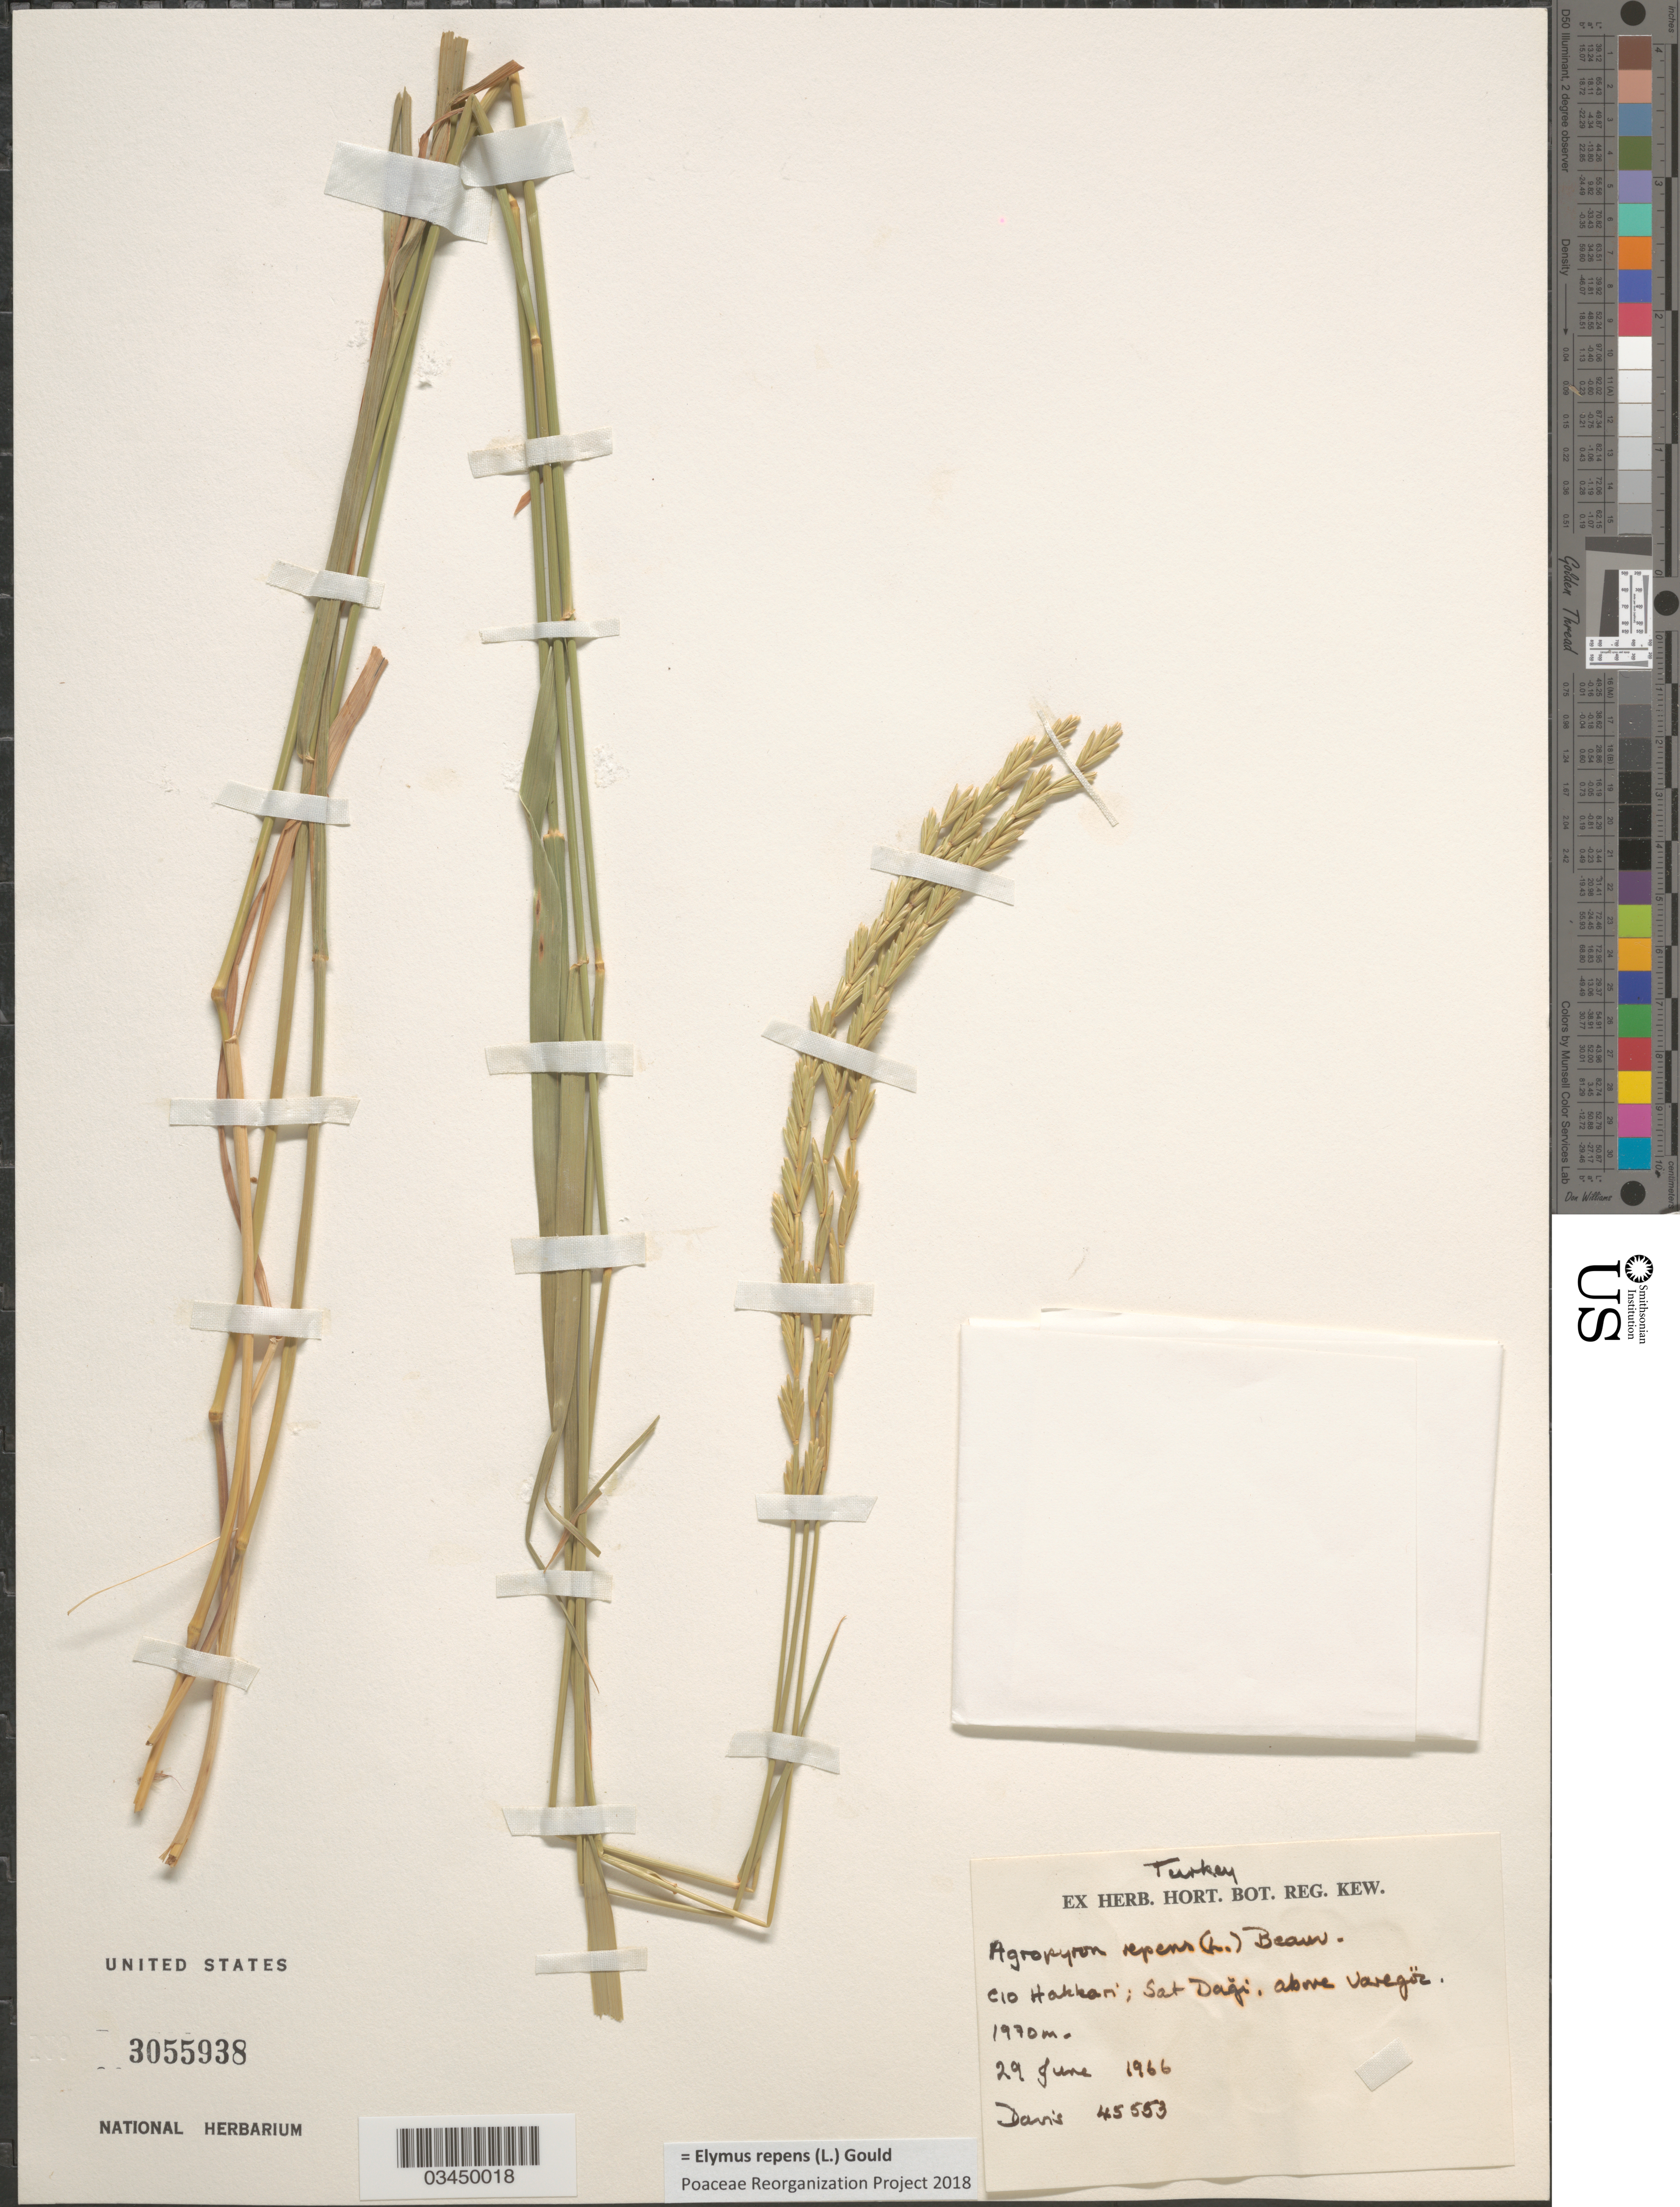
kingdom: Plantae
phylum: Tracheophyta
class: Liliopsida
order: Poales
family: Poaceae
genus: Elymus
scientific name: Elymus repens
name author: (L.) Gould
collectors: -. Davis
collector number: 45553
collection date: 1966-06-29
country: Turkey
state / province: Hakkari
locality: C10 Hakkari; Sat Daği, above Varegöz.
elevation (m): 1970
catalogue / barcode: US 3055938